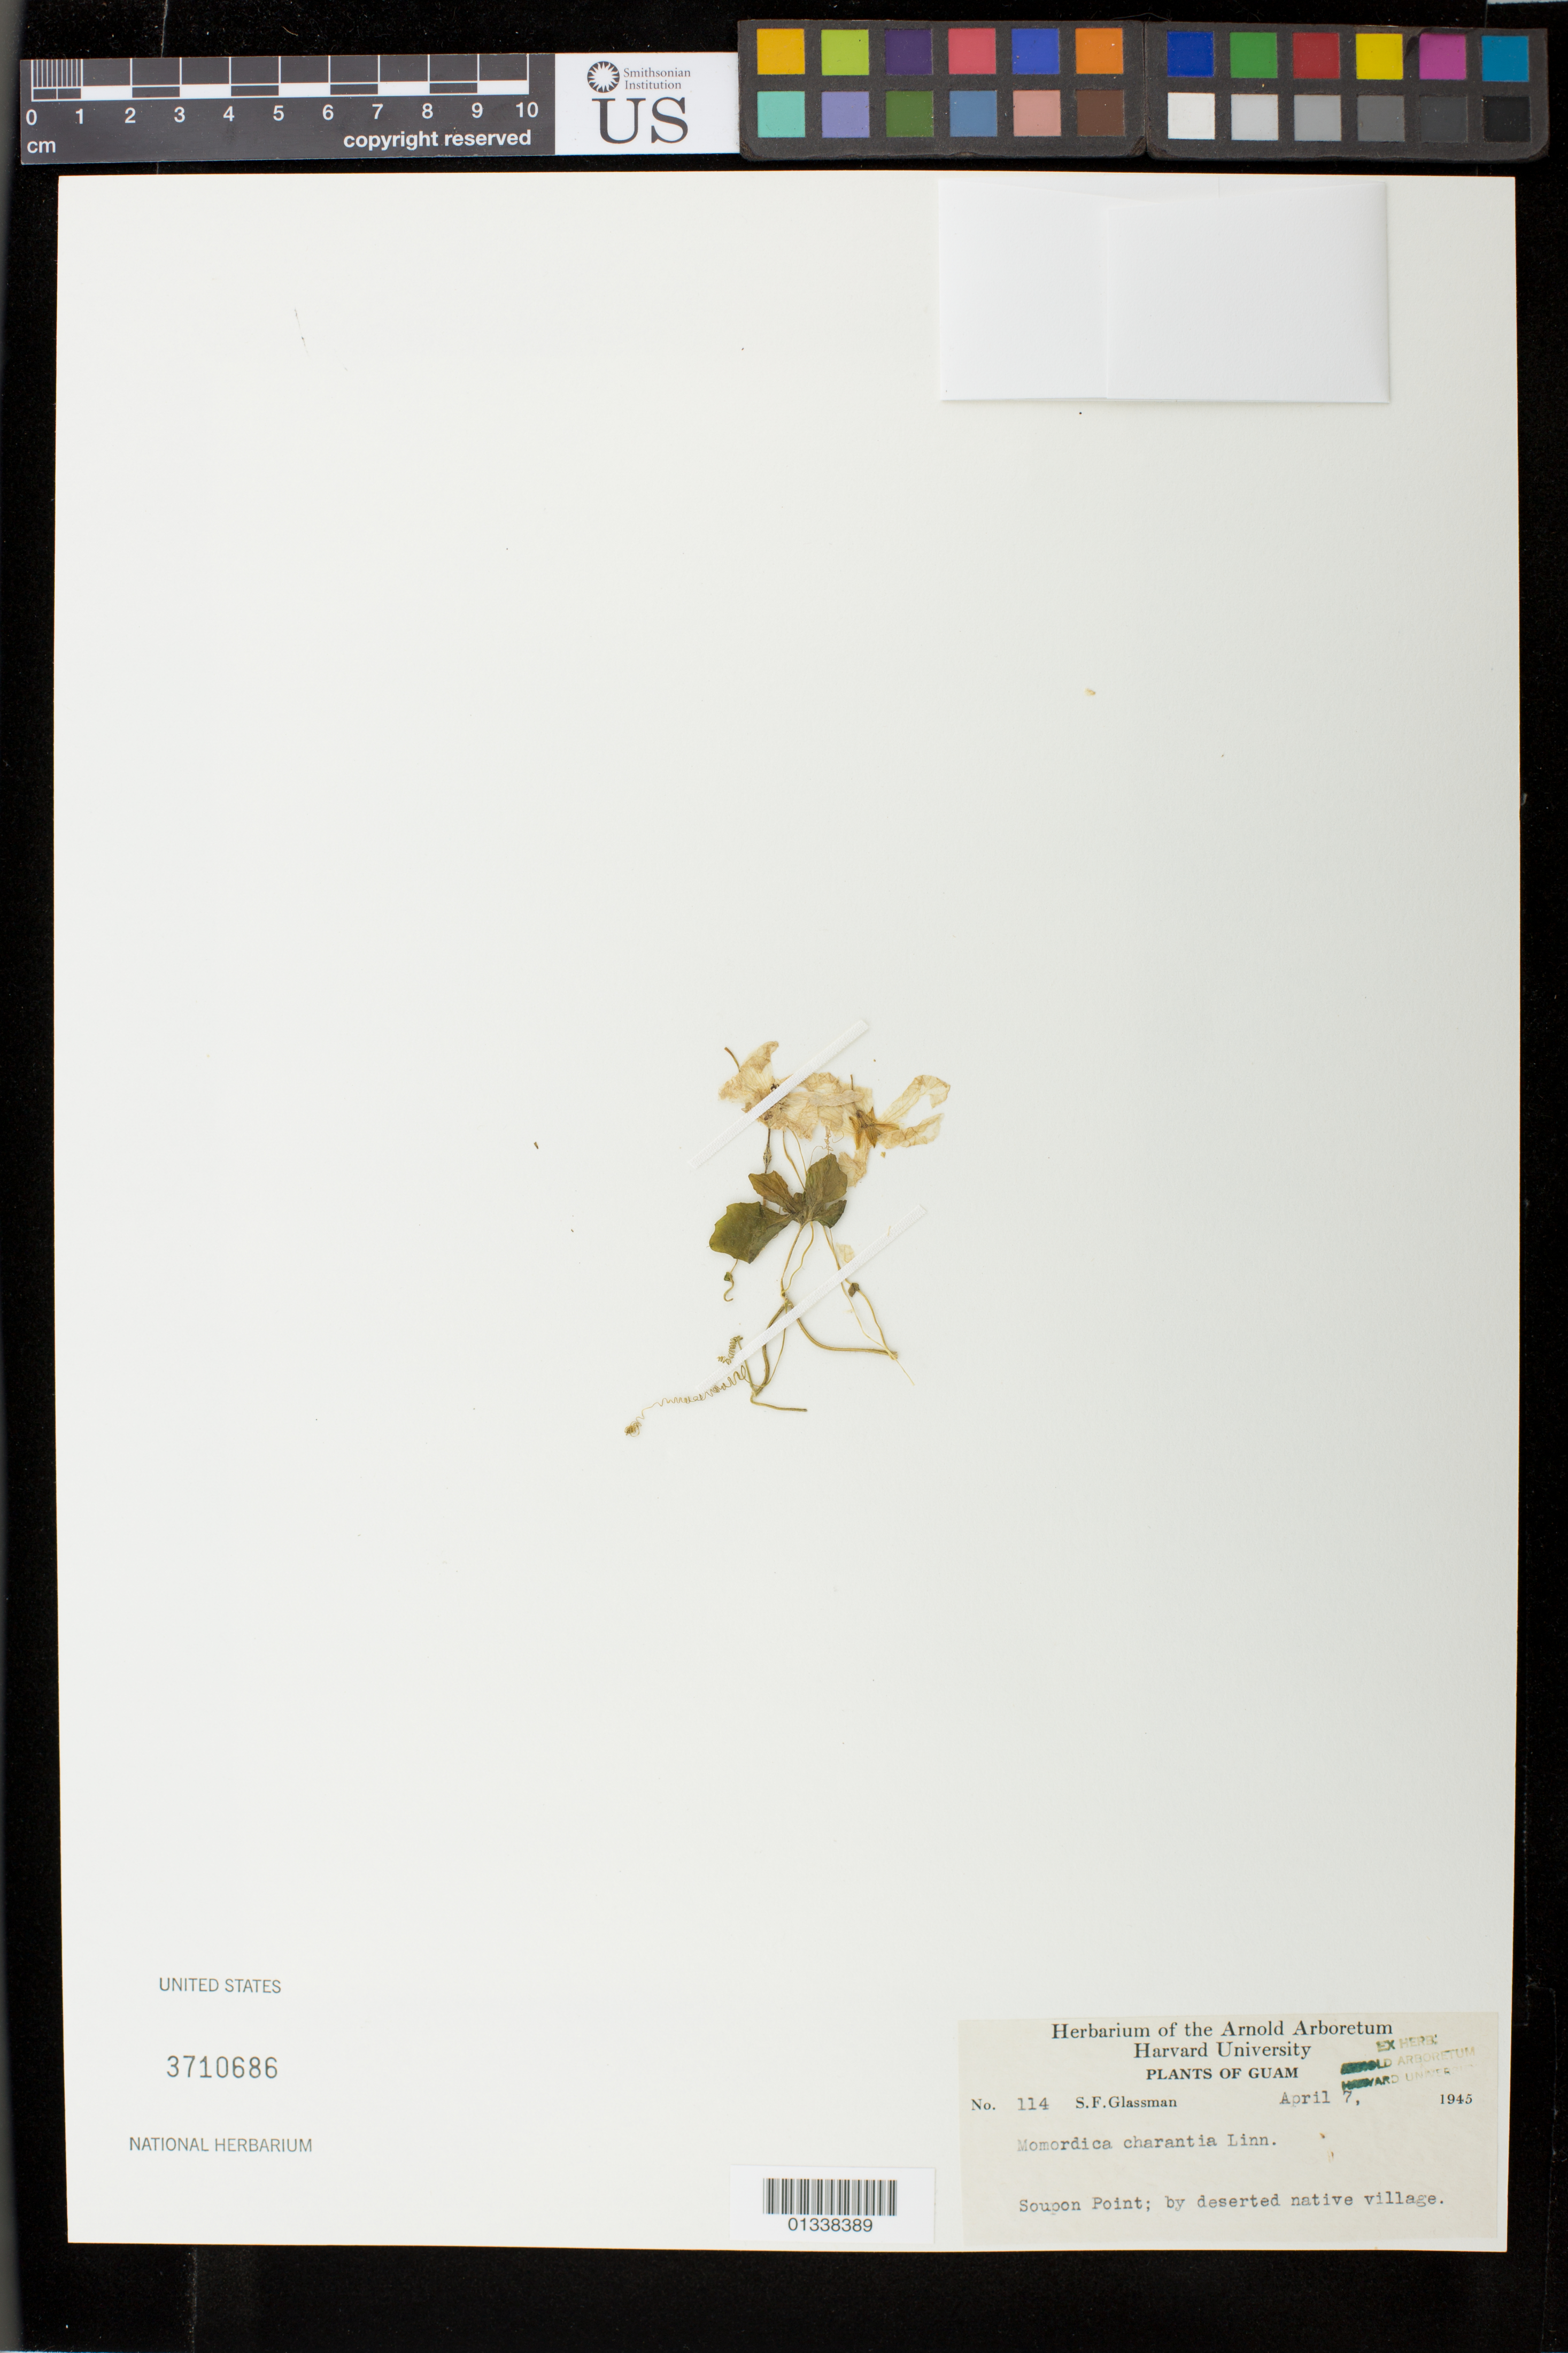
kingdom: Plantae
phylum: Tracheophyta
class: Magnoliopsida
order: Cucurbitales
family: Cucurbitaceae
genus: Momordica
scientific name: Momordica charantia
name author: L.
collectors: S. F. Glassman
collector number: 114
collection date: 1945-04-07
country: Guam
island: Guam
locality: Soupon Point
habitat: By deserted native village.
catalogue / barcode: US 3710686